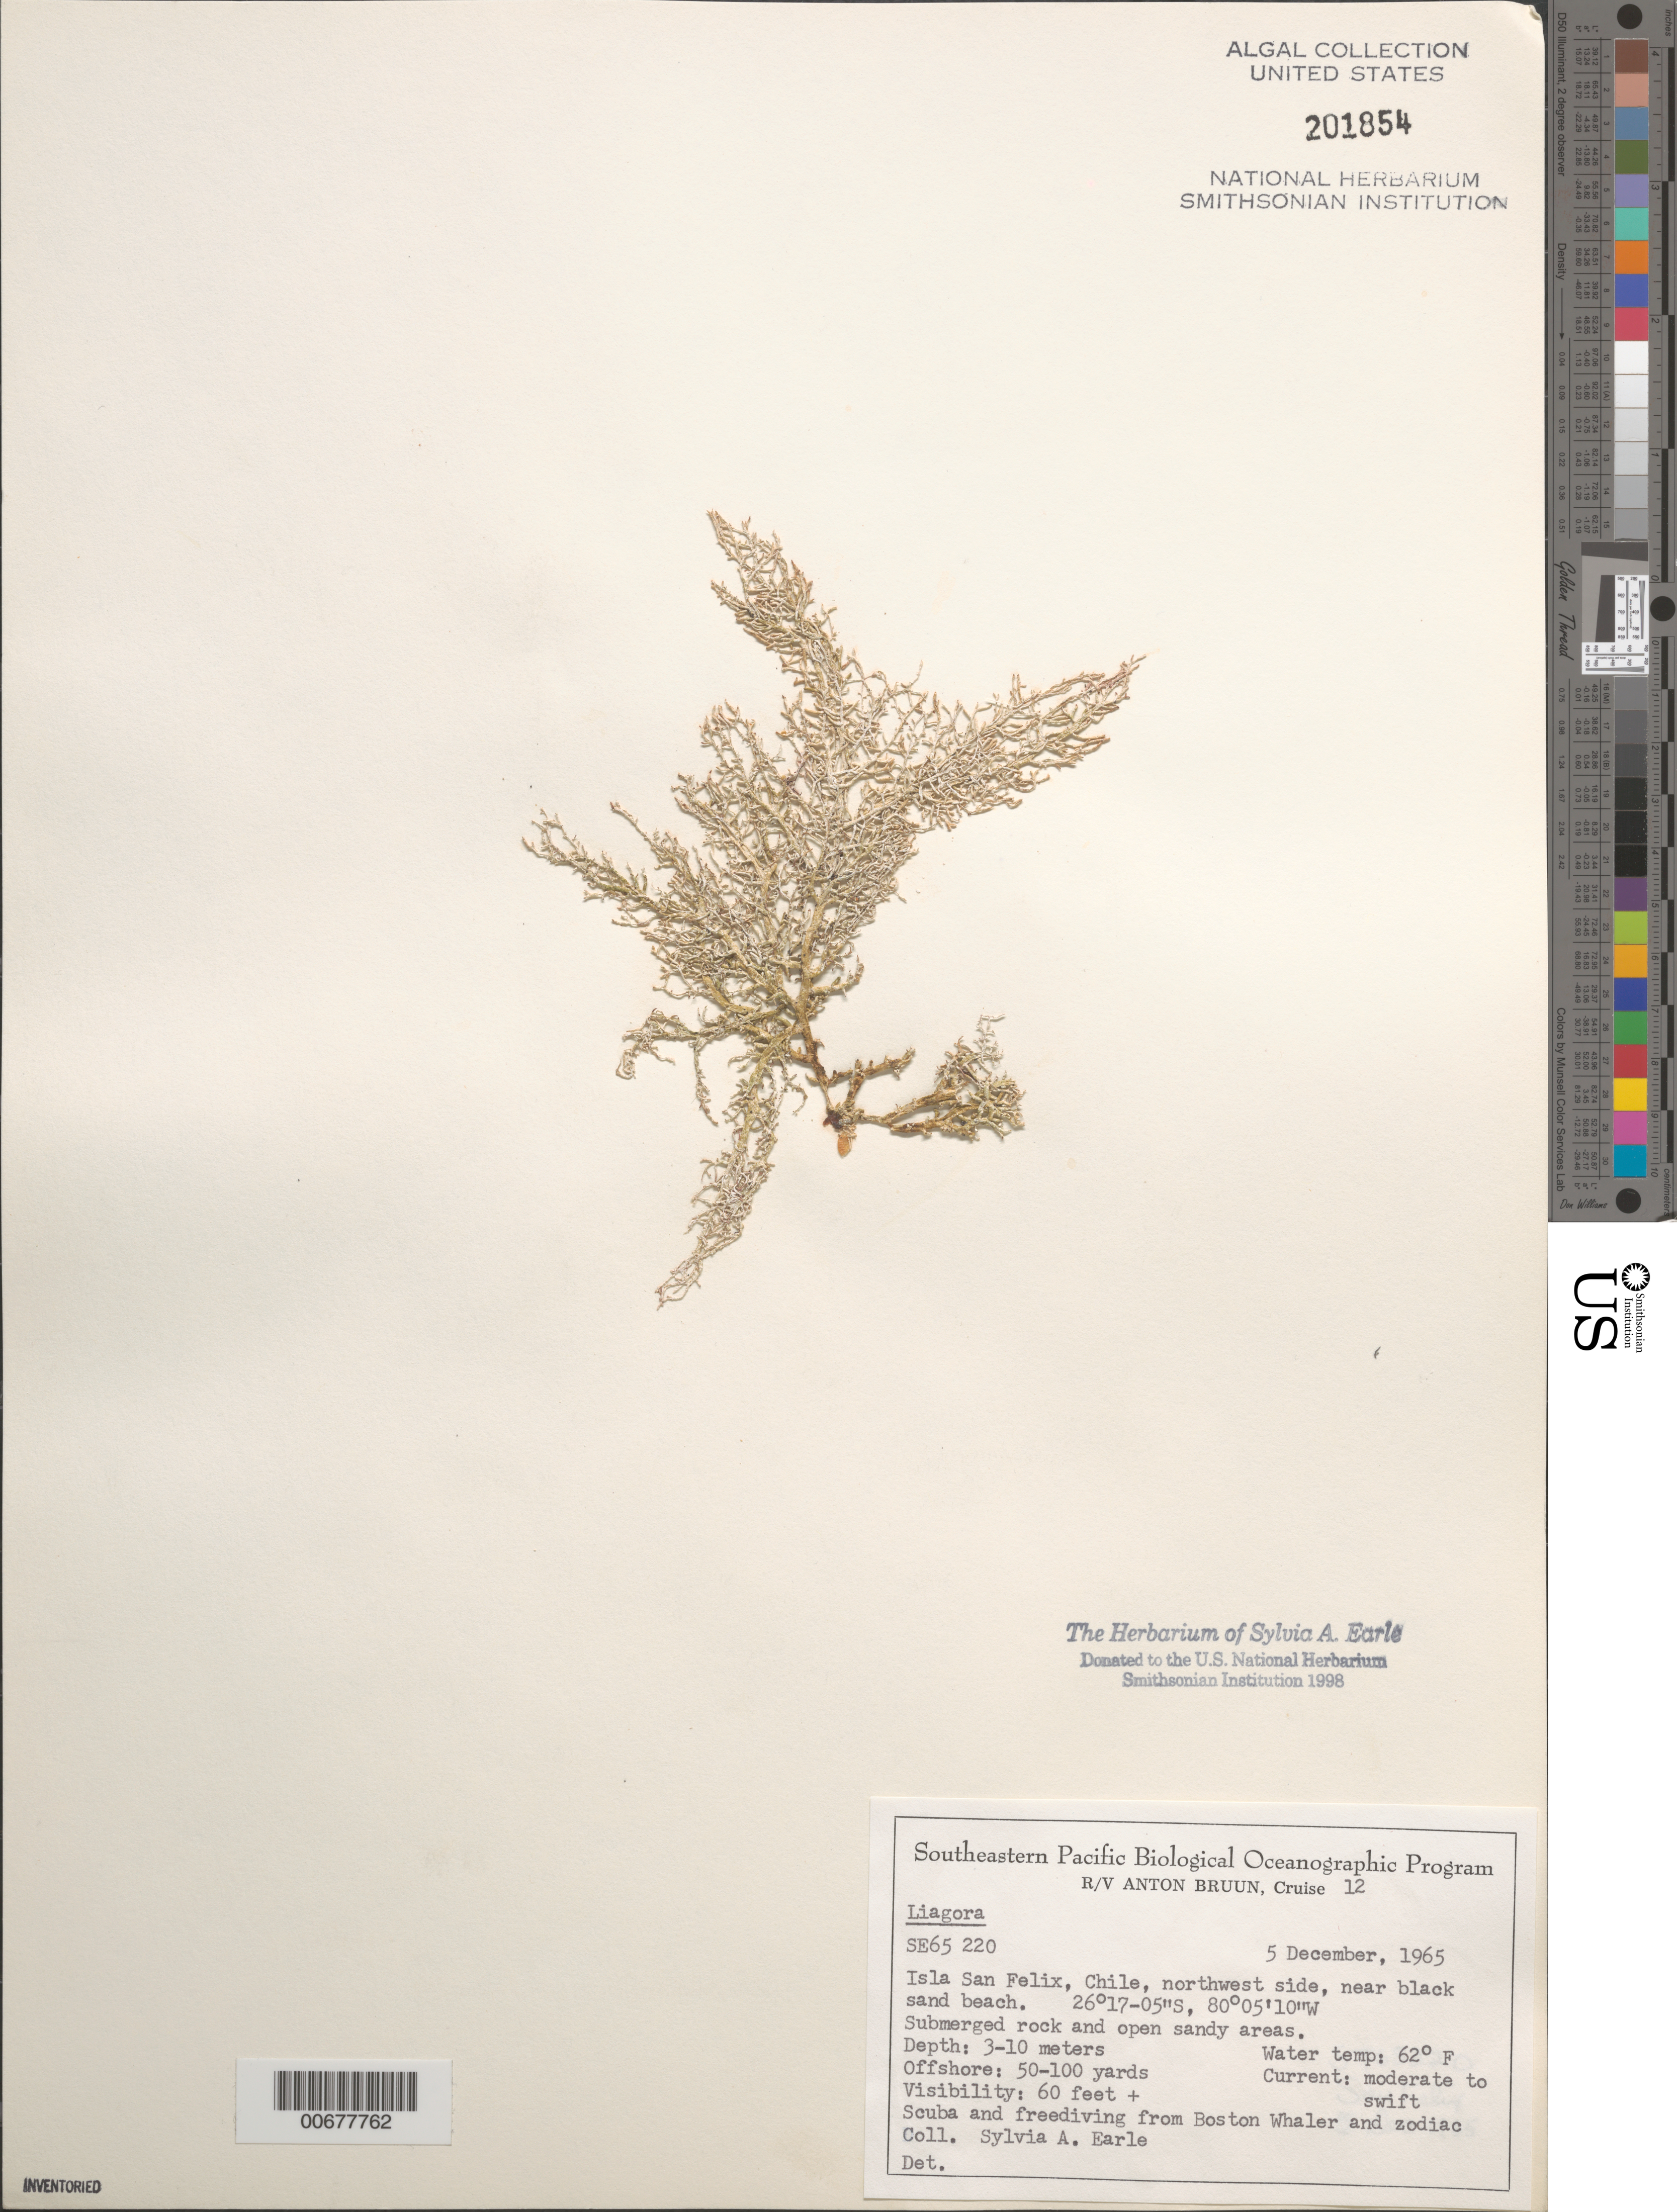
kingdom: Plantae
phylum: Rhodophyta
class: Florideophyceae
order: Nemaliales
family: Liagoraceae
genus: Liagora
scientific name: Liagora sp.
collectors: S. A. Earle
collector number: SE 65220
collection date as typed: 05 Dec 1965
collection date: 1965-12-05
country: Chile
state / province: Atacama (III)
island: Isla San Felix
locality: Near black sand beach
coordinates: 26 17' 05" S, 80 05' 10" W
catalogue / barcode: US 201854